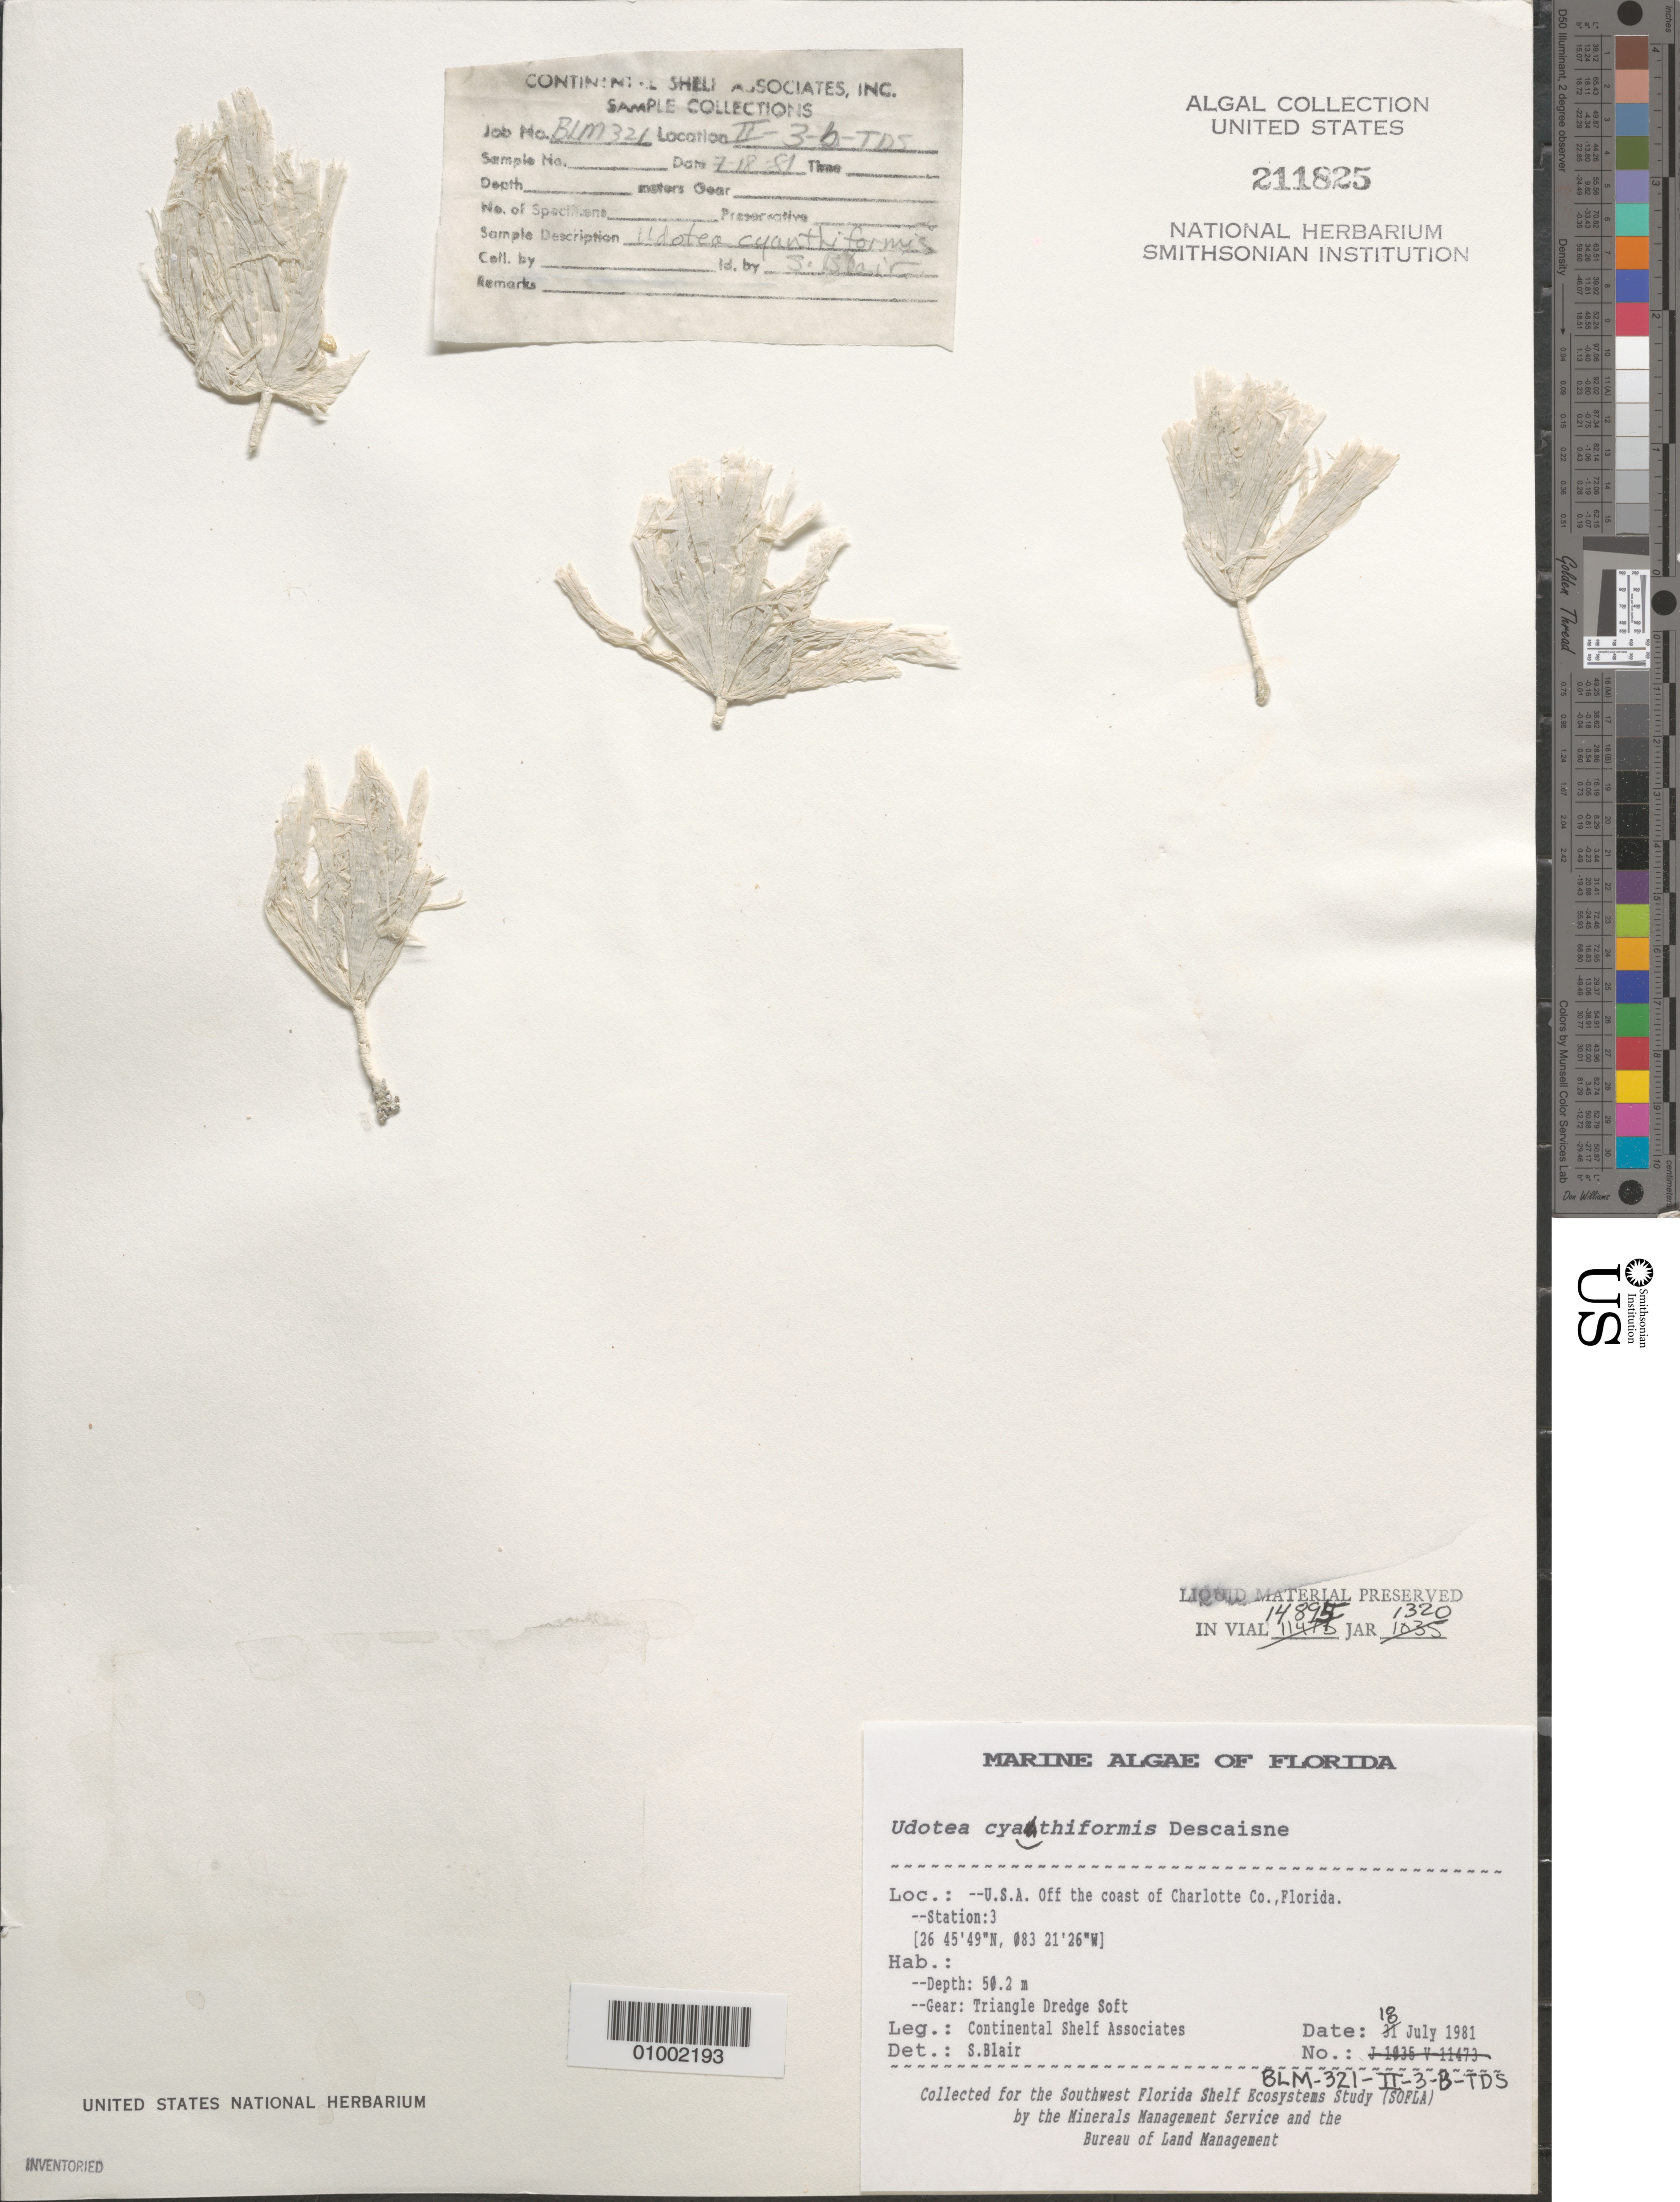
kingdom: Plantae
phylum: Chlorophyta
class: Ulvophyceae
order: Bryopsidales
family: Udoteaceae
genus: Udotea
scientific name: Udotea cyathiformis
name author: Decne.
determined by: Blair, S. M.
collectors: Continental Shelf Associates for the MMS/BLM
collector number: BLM-321-II-3-B-TDS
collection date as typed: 18 Jul 1981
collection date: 1981-07-18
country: United States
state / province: Florida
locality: Gulf of Mexico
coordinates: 26 45'49"N, 83 21'26"W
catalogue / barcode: US 211825